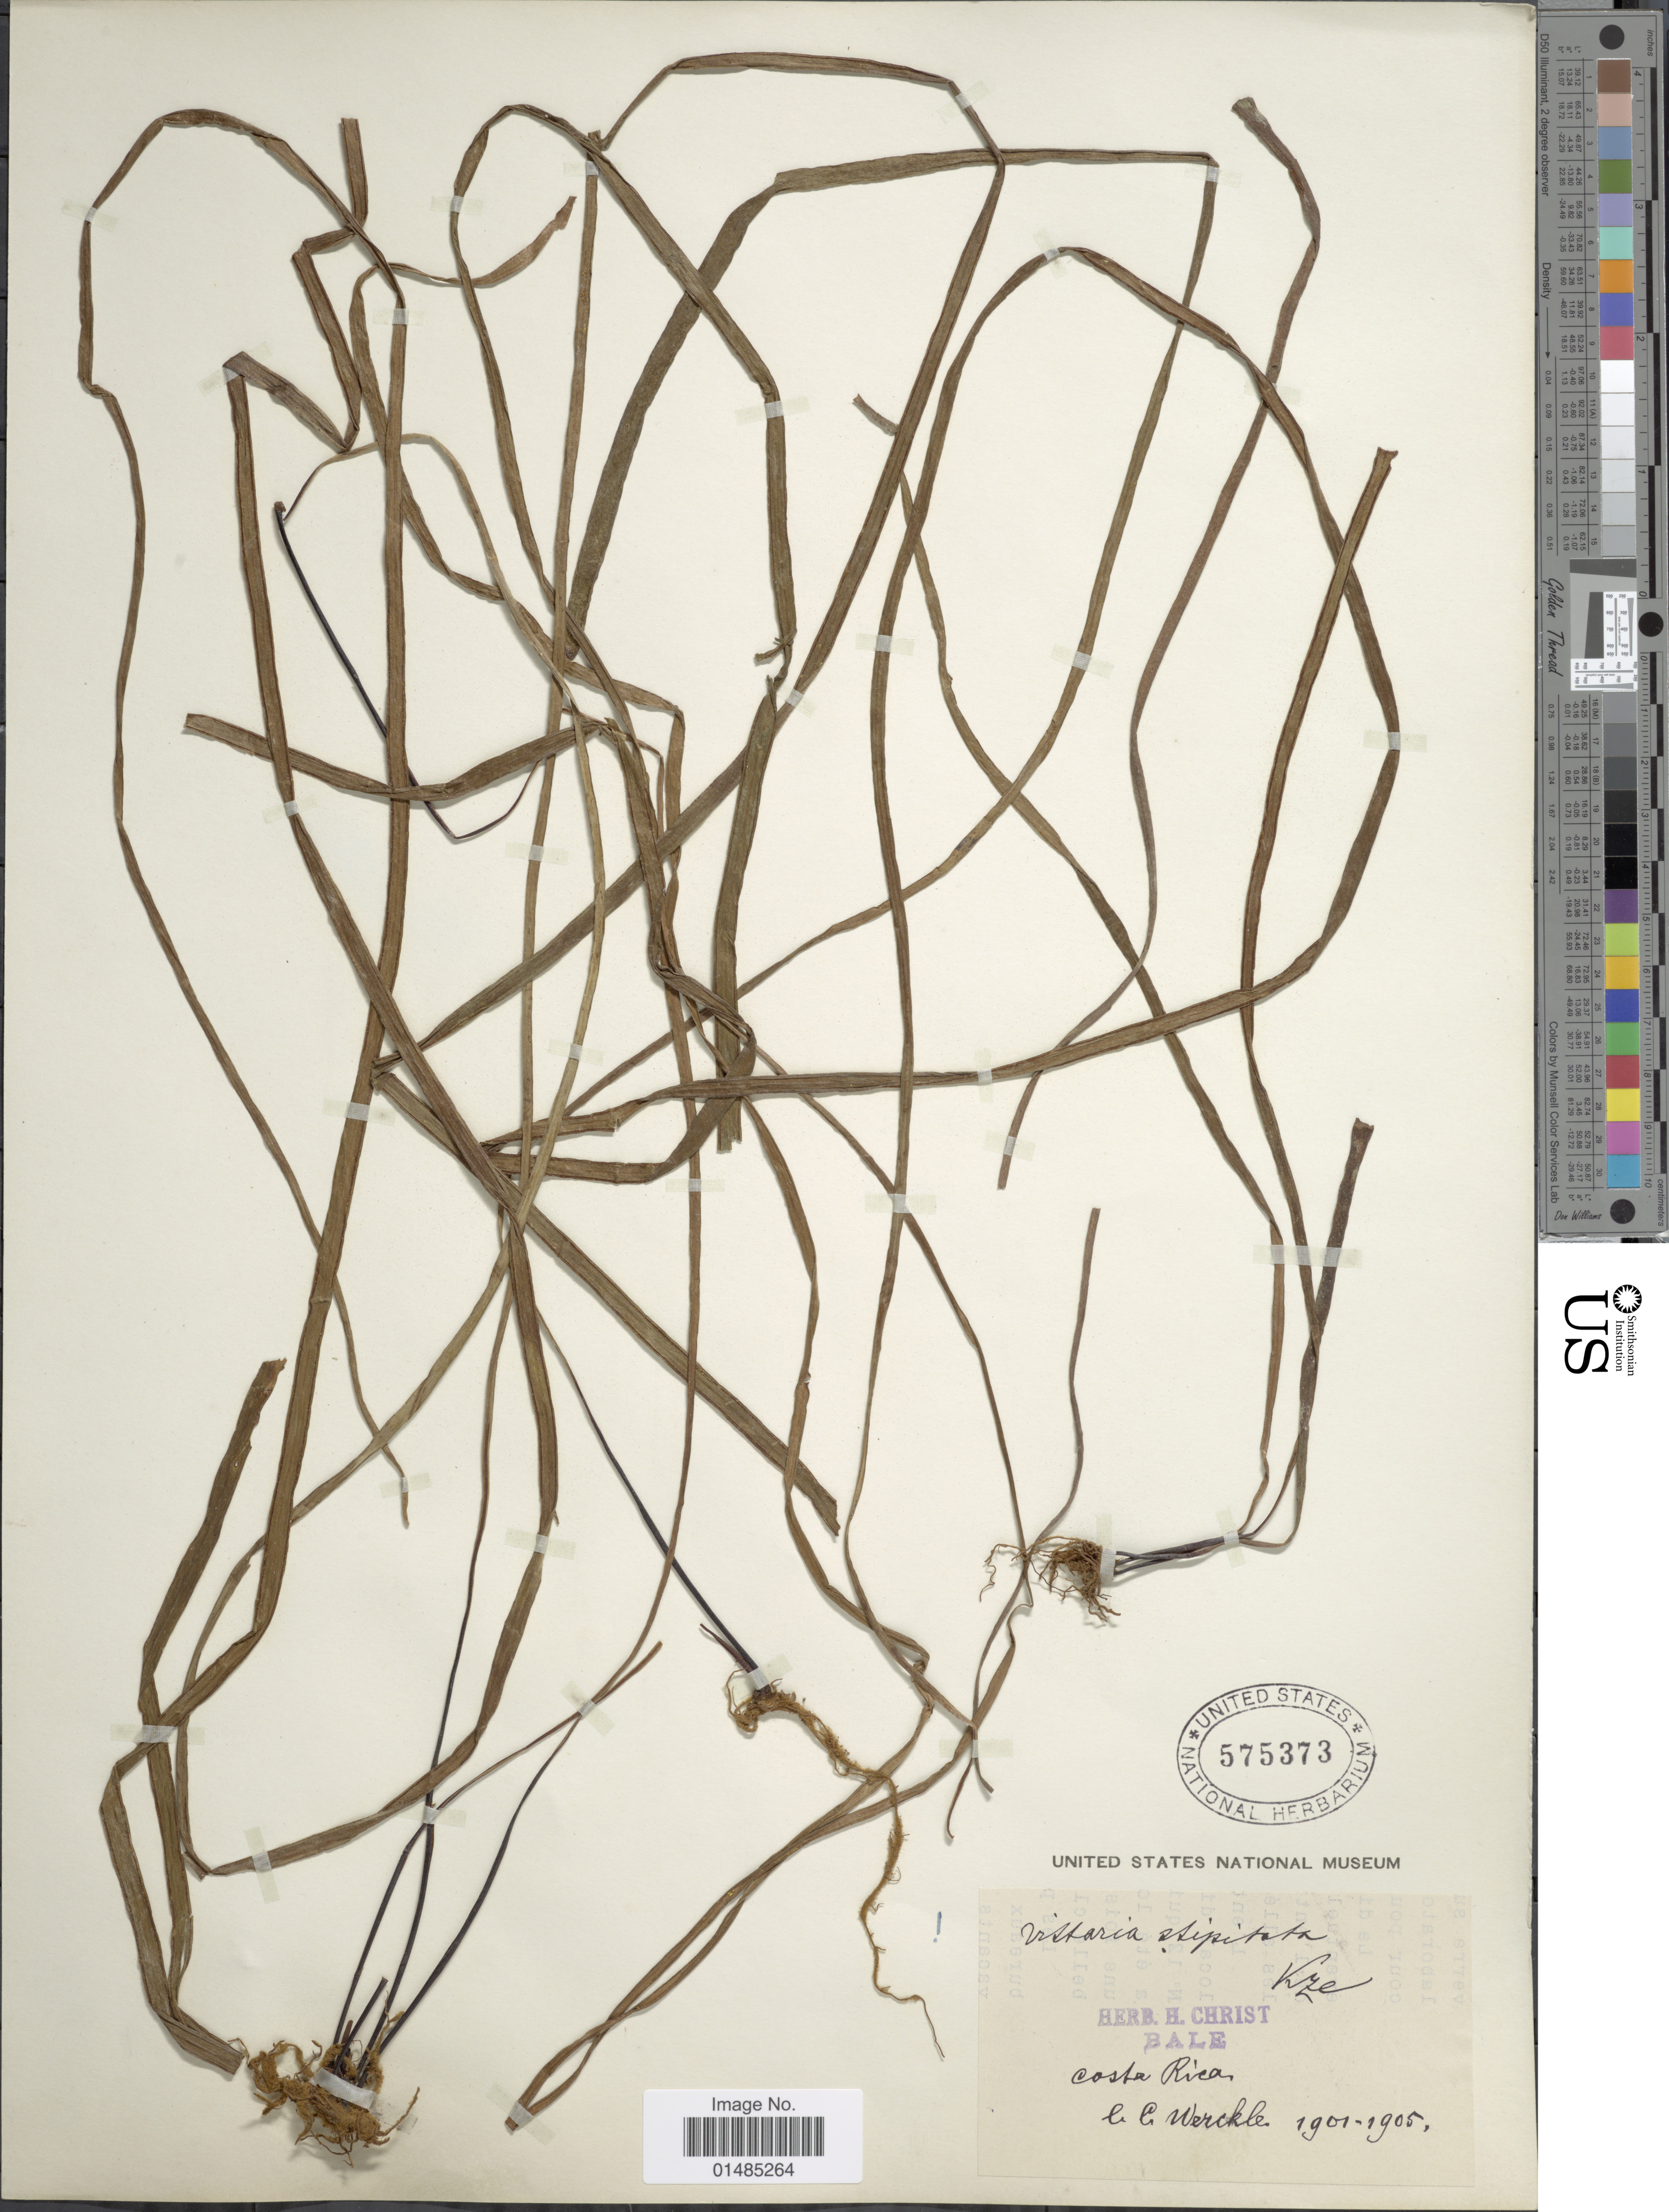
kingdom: Plantae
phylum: Tracheophyta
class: Polypodiopsida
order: Polypodiales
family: Pteridaceae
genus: Radiovittaria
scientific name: Radiovittaria stipitata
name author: (Kunze) E.H. Crane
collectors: C. C Wercklé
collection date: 1901/1905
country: Costa Rica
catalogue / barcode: US 575373